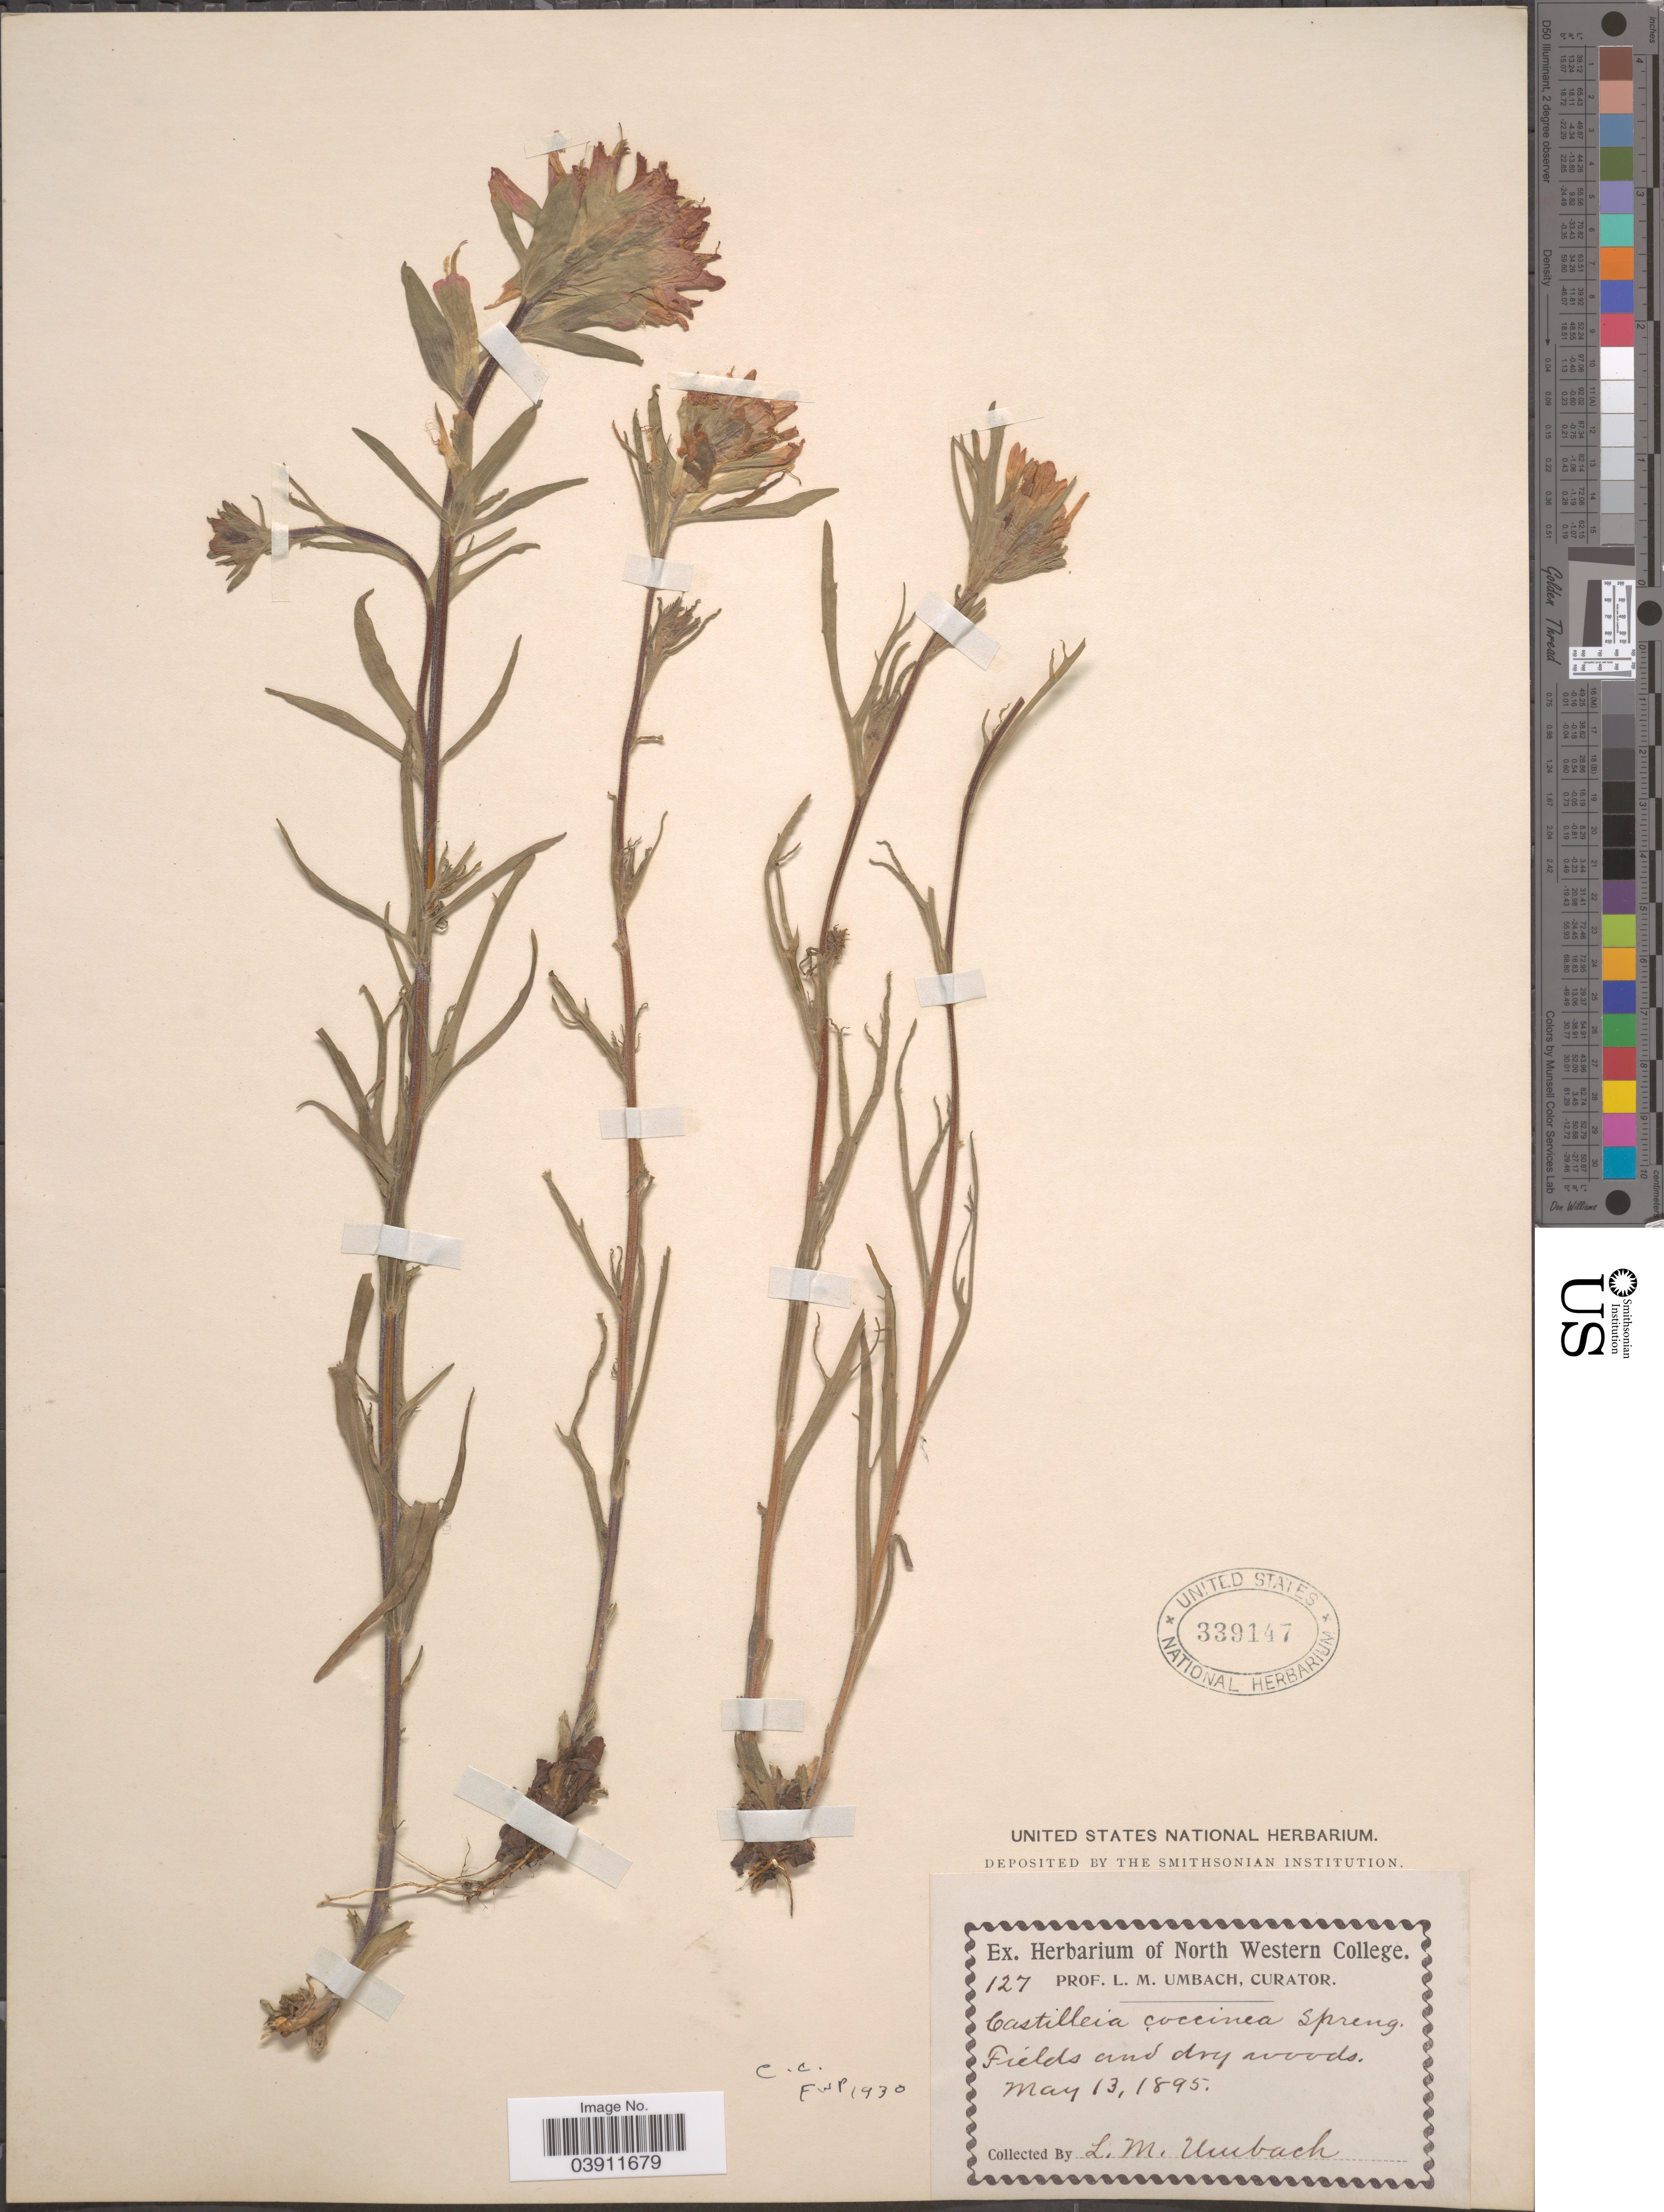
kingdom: Plantae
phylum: Tracheophyta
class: Magnoliopsida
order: Lamiales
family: Orobanchaceae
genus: Castilleja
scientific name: Castilleja coccinea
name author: (L.) Spreng.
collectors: L. M. Umbach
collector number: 127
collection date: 1895-05-13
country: United States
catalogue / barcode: US 339147